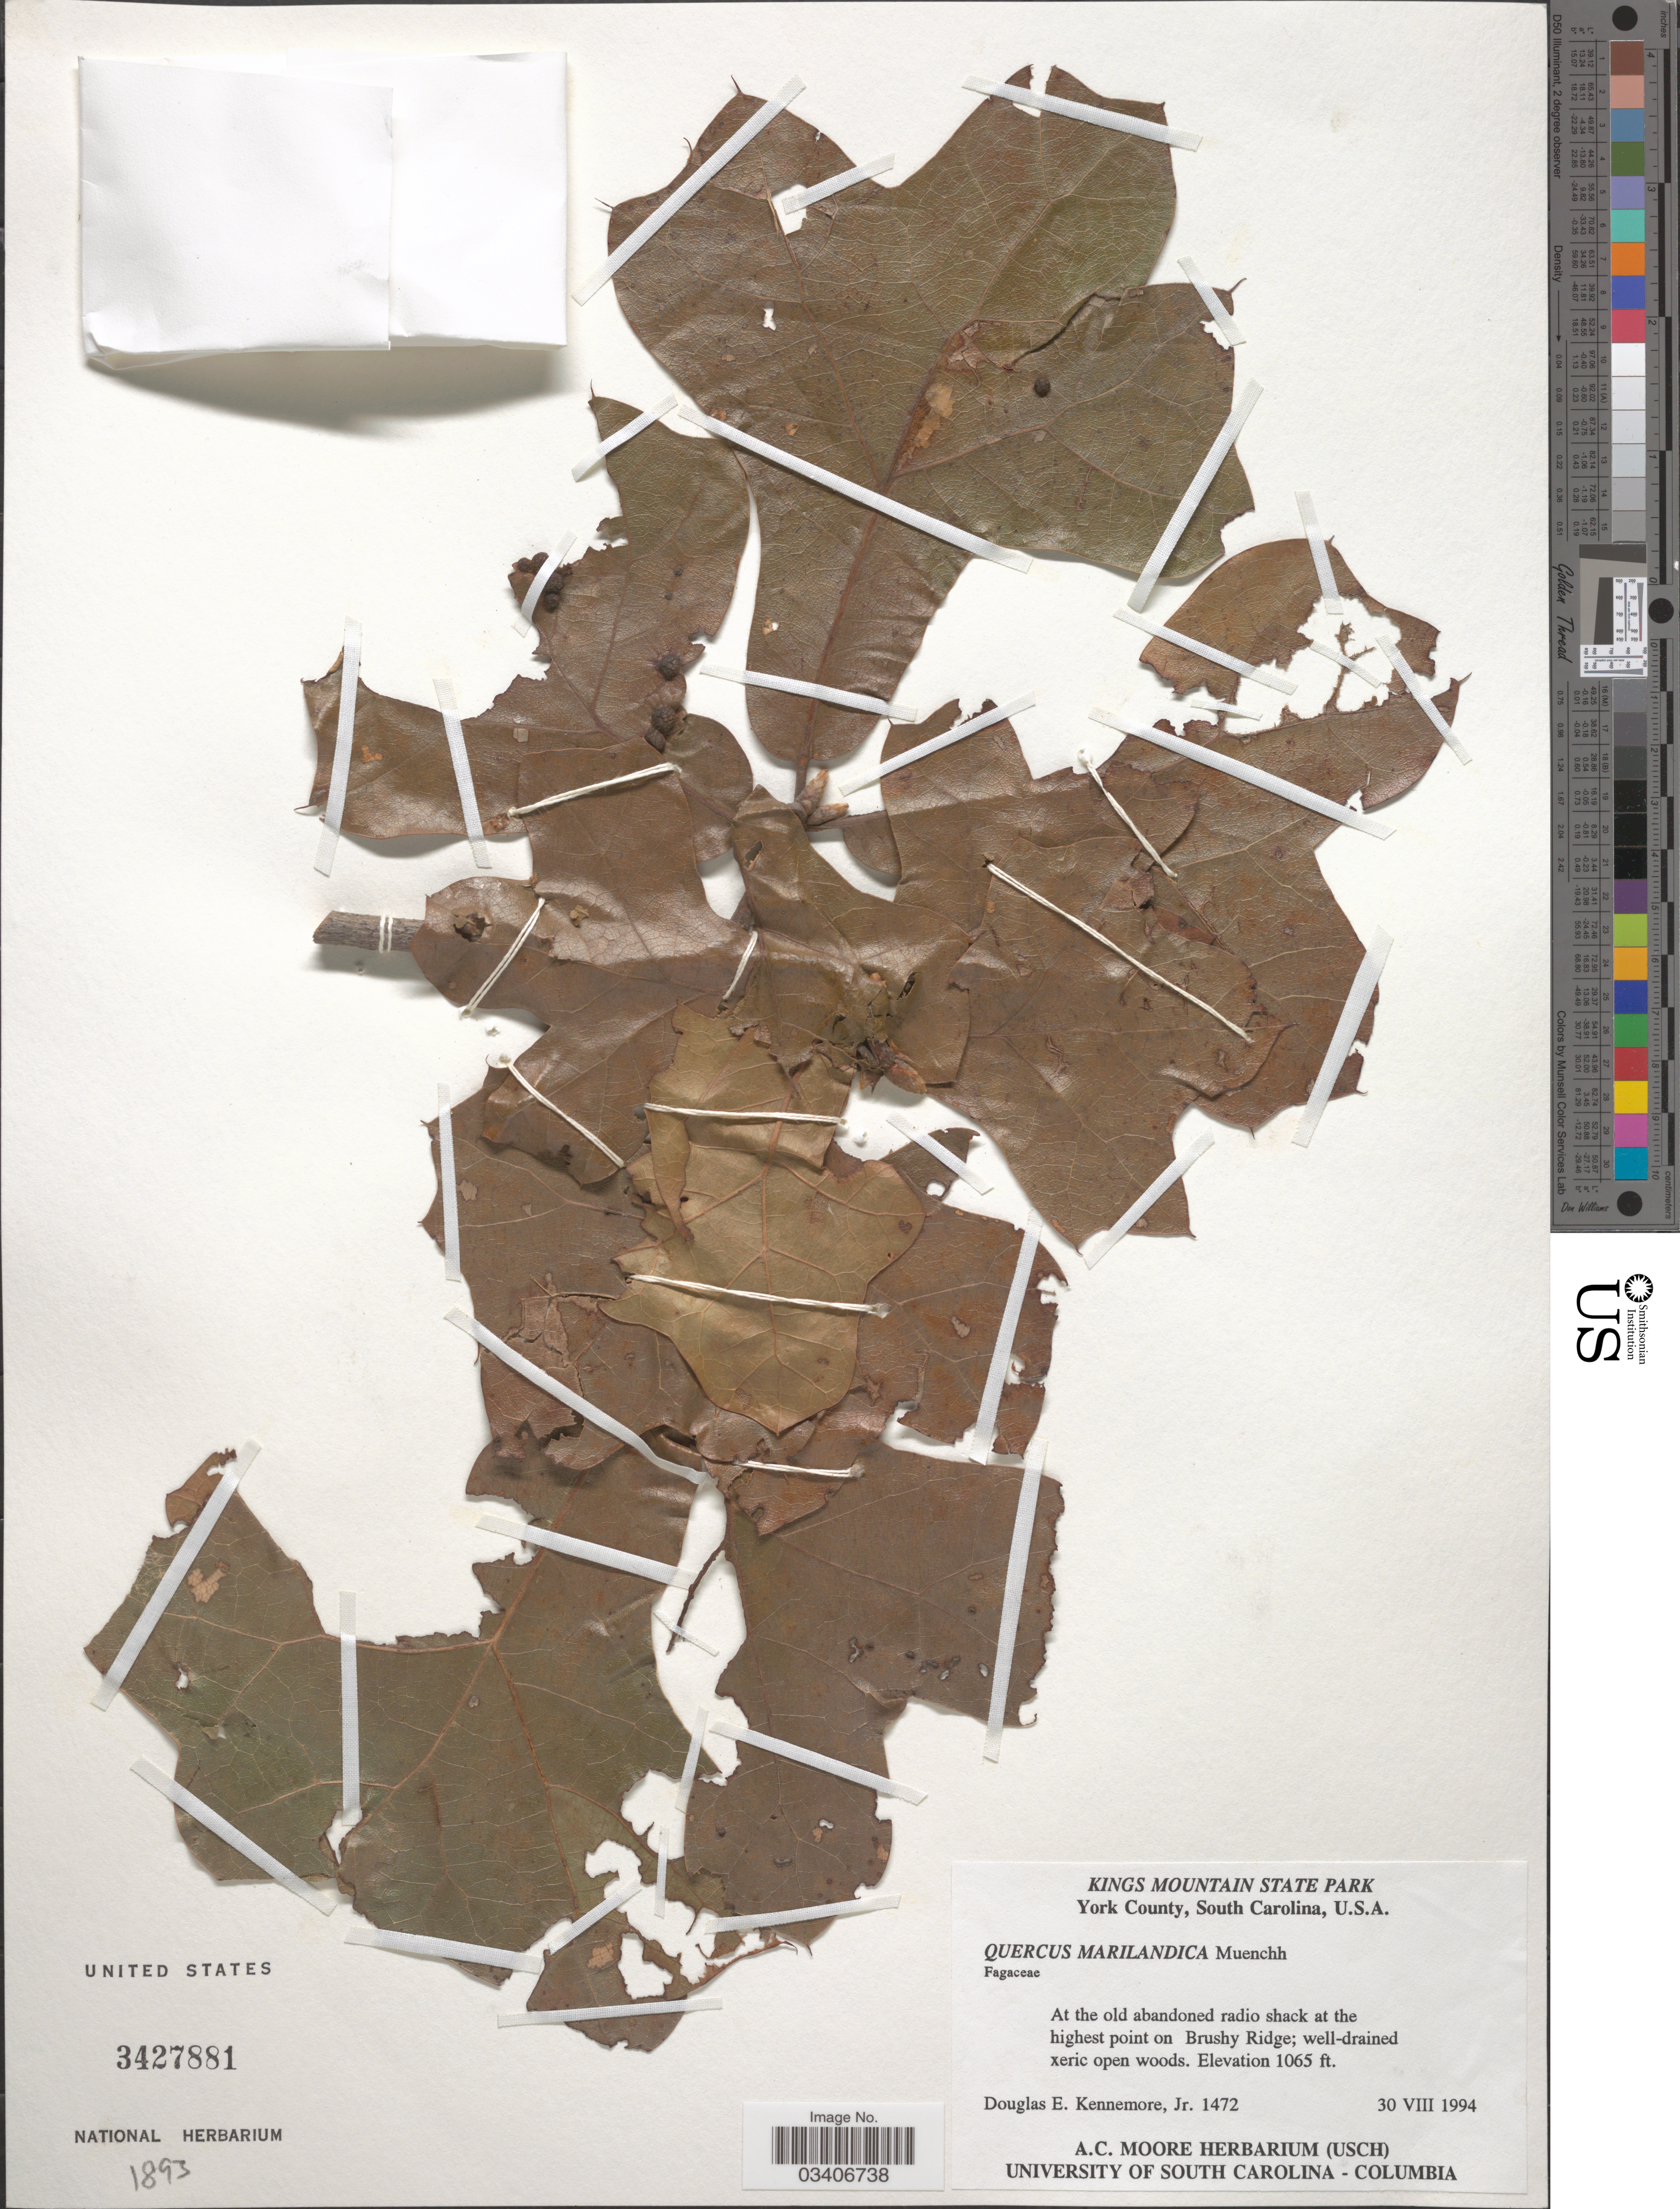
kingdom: Plantae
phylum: Tracheophyta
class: Magnoliopsida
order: Fagales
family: Fagaceae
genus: Quercus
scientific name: Quercus marilandica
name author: (L.) Münchh.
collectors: D. Kennemore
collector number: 1472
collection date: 1994-08-30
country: United States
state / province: South Carolina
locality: Kings Mountain State Park. At the old abandoned radio shack at the highest point on Brushy Ridge.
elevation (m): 325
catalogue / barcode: US 3427881